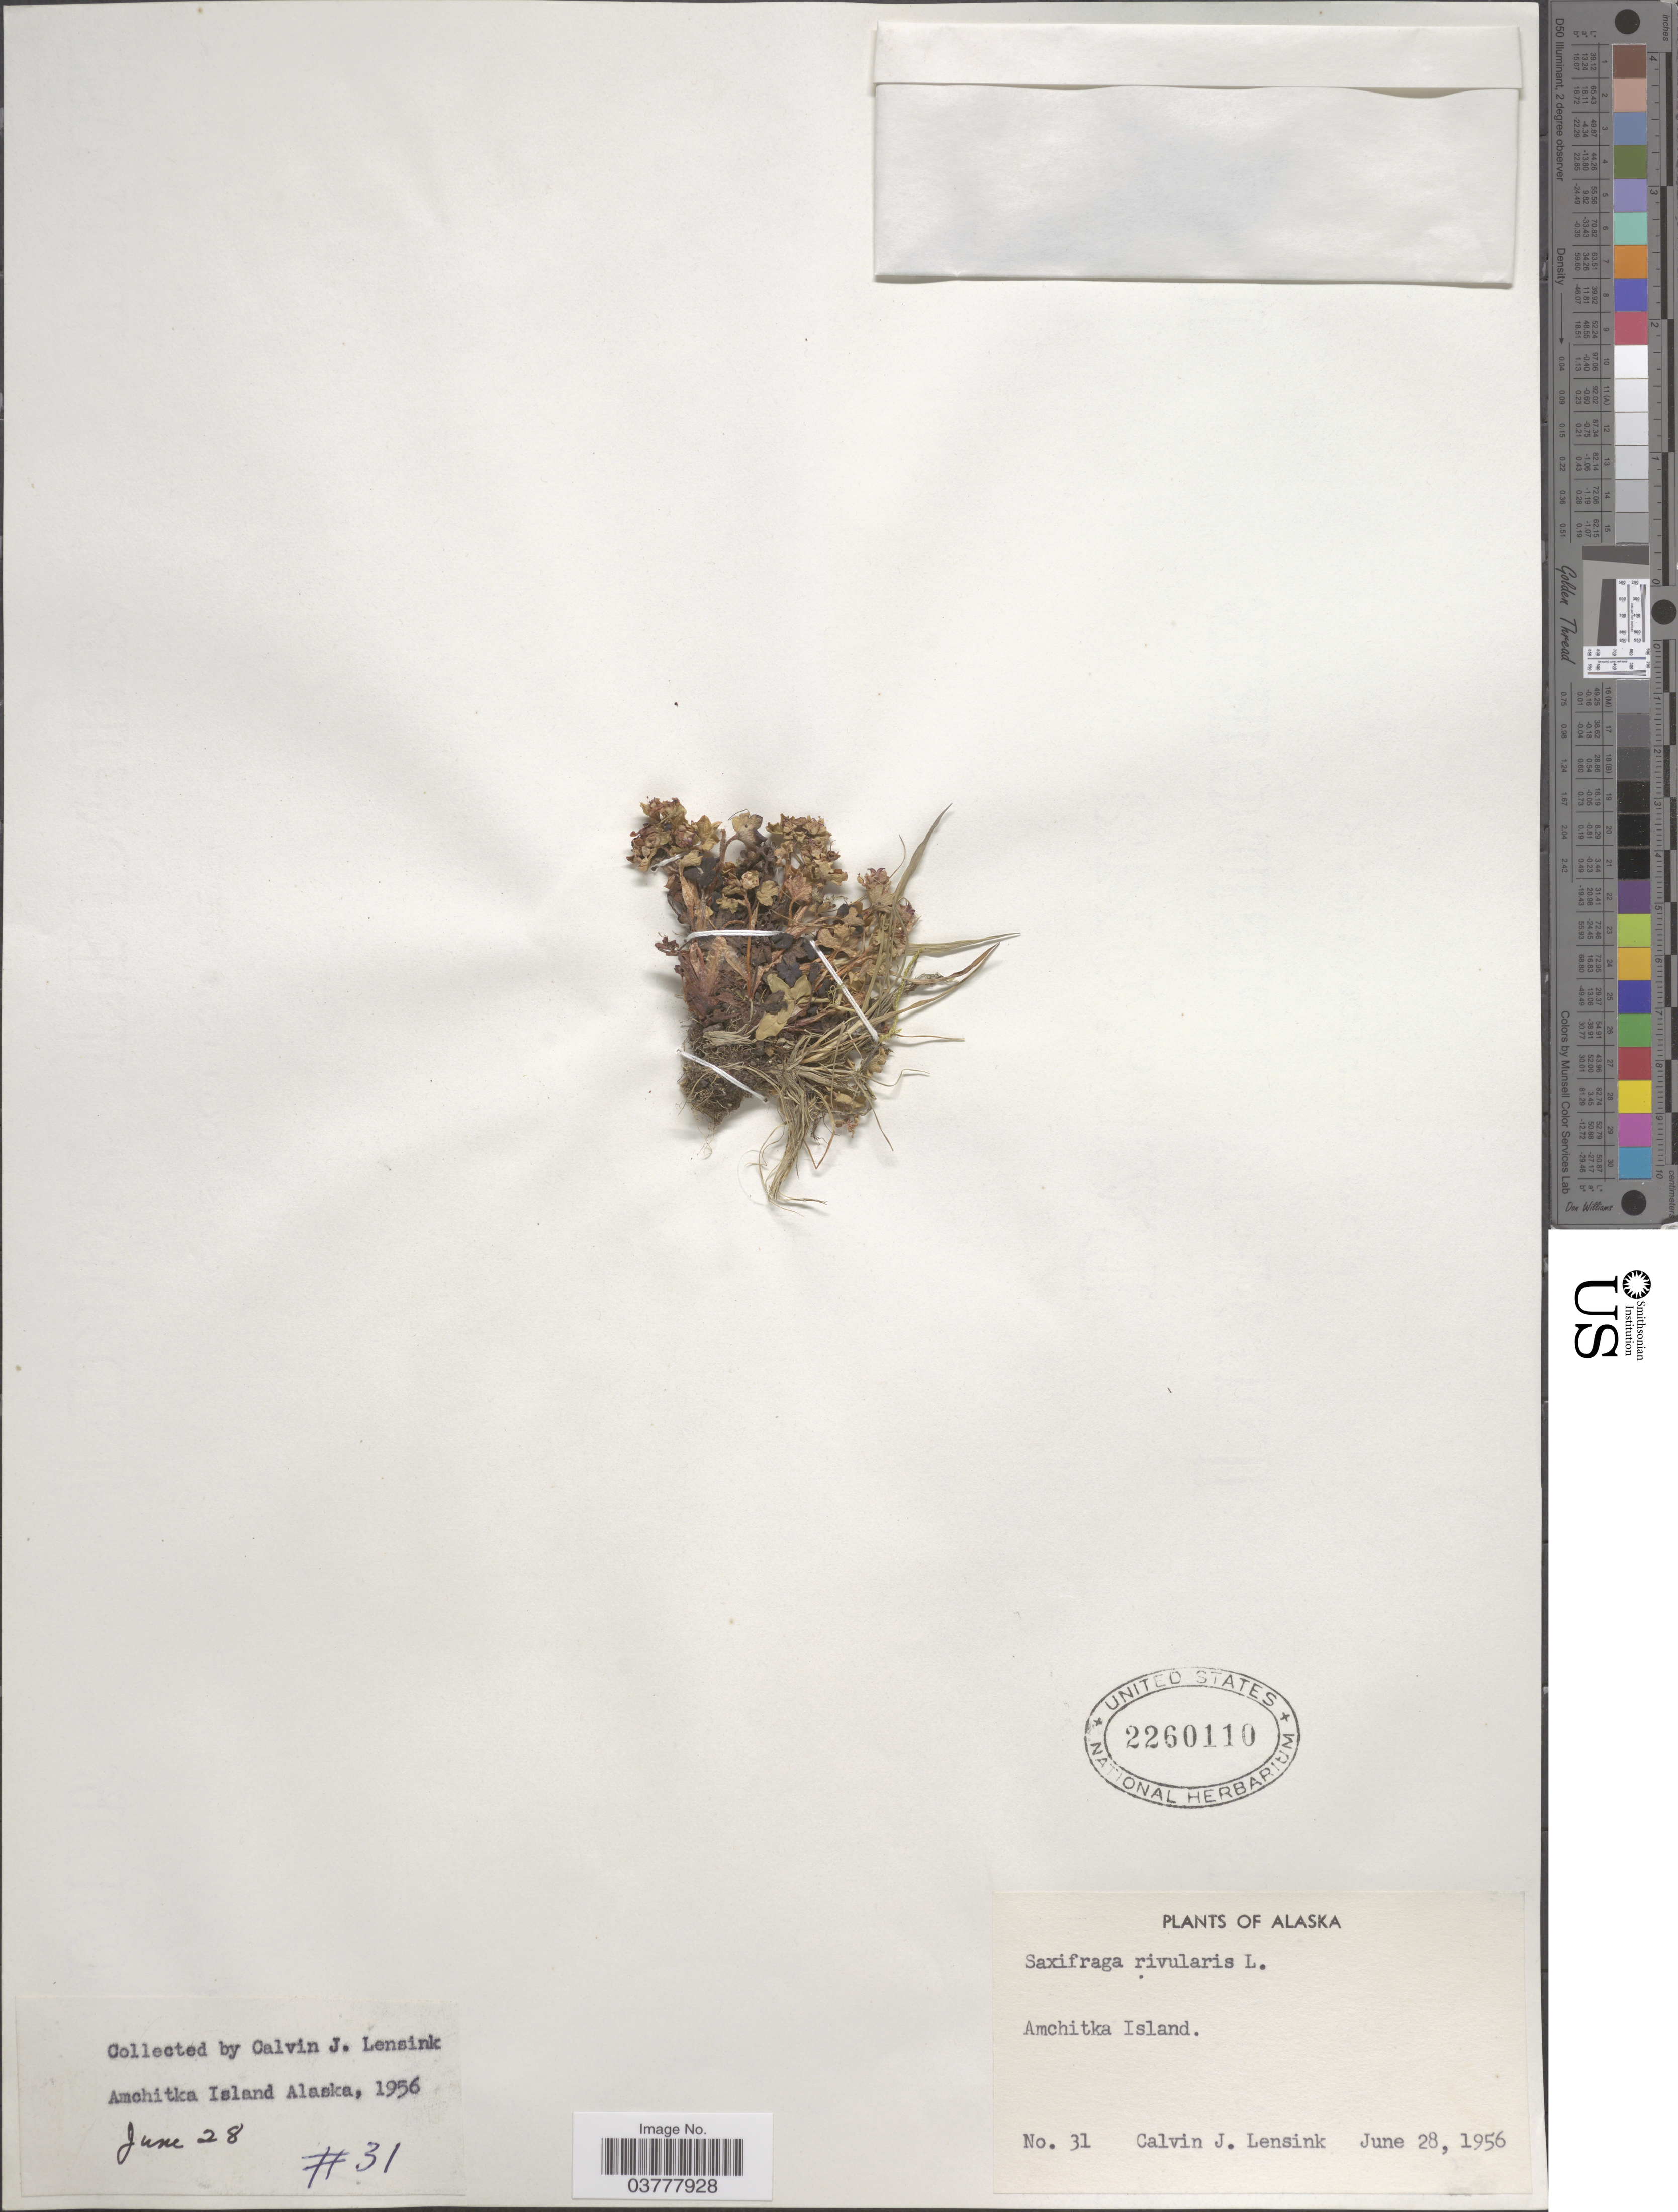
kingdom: Plantae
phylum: Tracheophyta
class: Magnoliopsida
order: Saxifragales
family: Saxifragaceae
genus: Saxifraga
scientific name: Saxifraga bracteata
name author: D. Don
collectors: C. Lensink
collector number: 31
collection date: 1956-06-28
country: United States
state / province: Alaska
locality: Amchitka Island.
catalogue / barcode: US 2260110